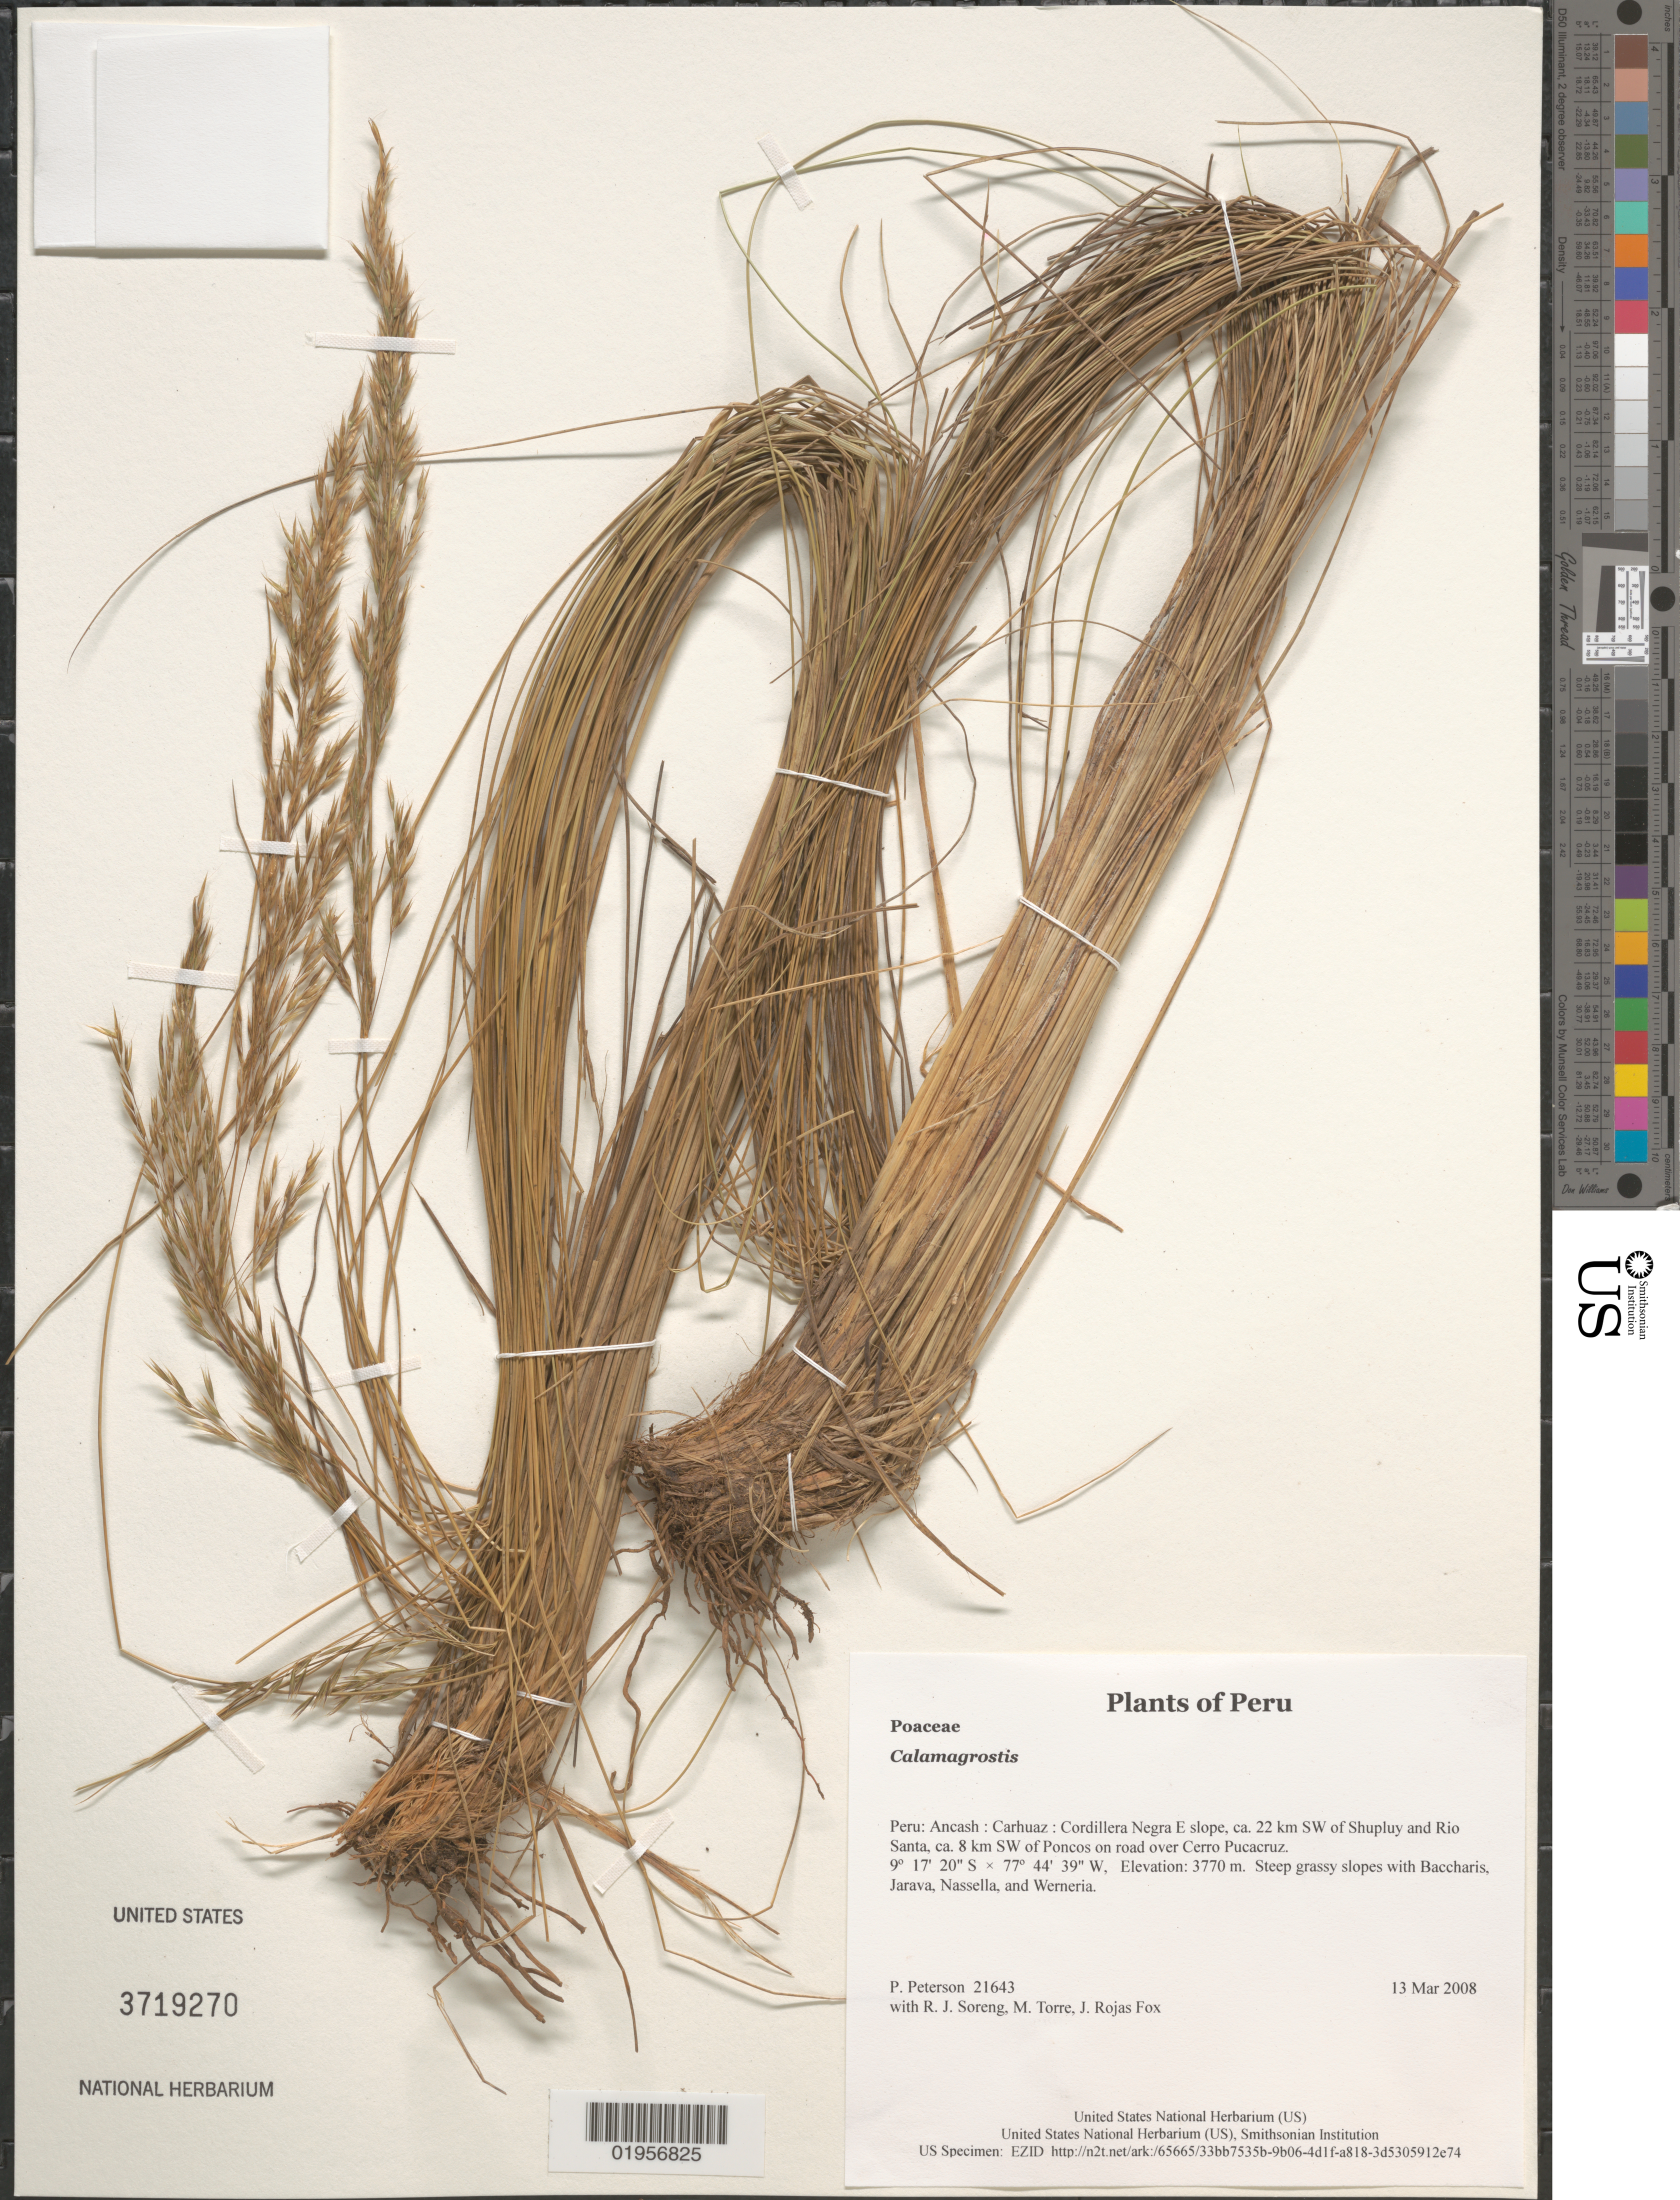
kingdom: Plantae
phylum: Tracheophyta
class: Liliopsida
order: Poales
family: Poaceae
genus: Calamagrostis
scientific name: Calamagrostis sp.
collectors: P. M. Peterson, R. J. Soreng, M. Torre & J. Rojas Fox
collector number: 21643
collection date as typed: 13 Mar 2008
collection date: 2008-03-13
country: Peru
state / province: Ancash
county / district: Carhuaz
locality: Cordillera Negra E slope, ca. 22 km SW of Shupluy and Rio Santa, ca. 8 km SW of Poncos on road over Cerro Pucacruz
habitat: Steep grassy slopes with Baccharis, Jarava, Nassella, and Werneria.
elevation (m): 3770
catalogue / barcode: US 3719270